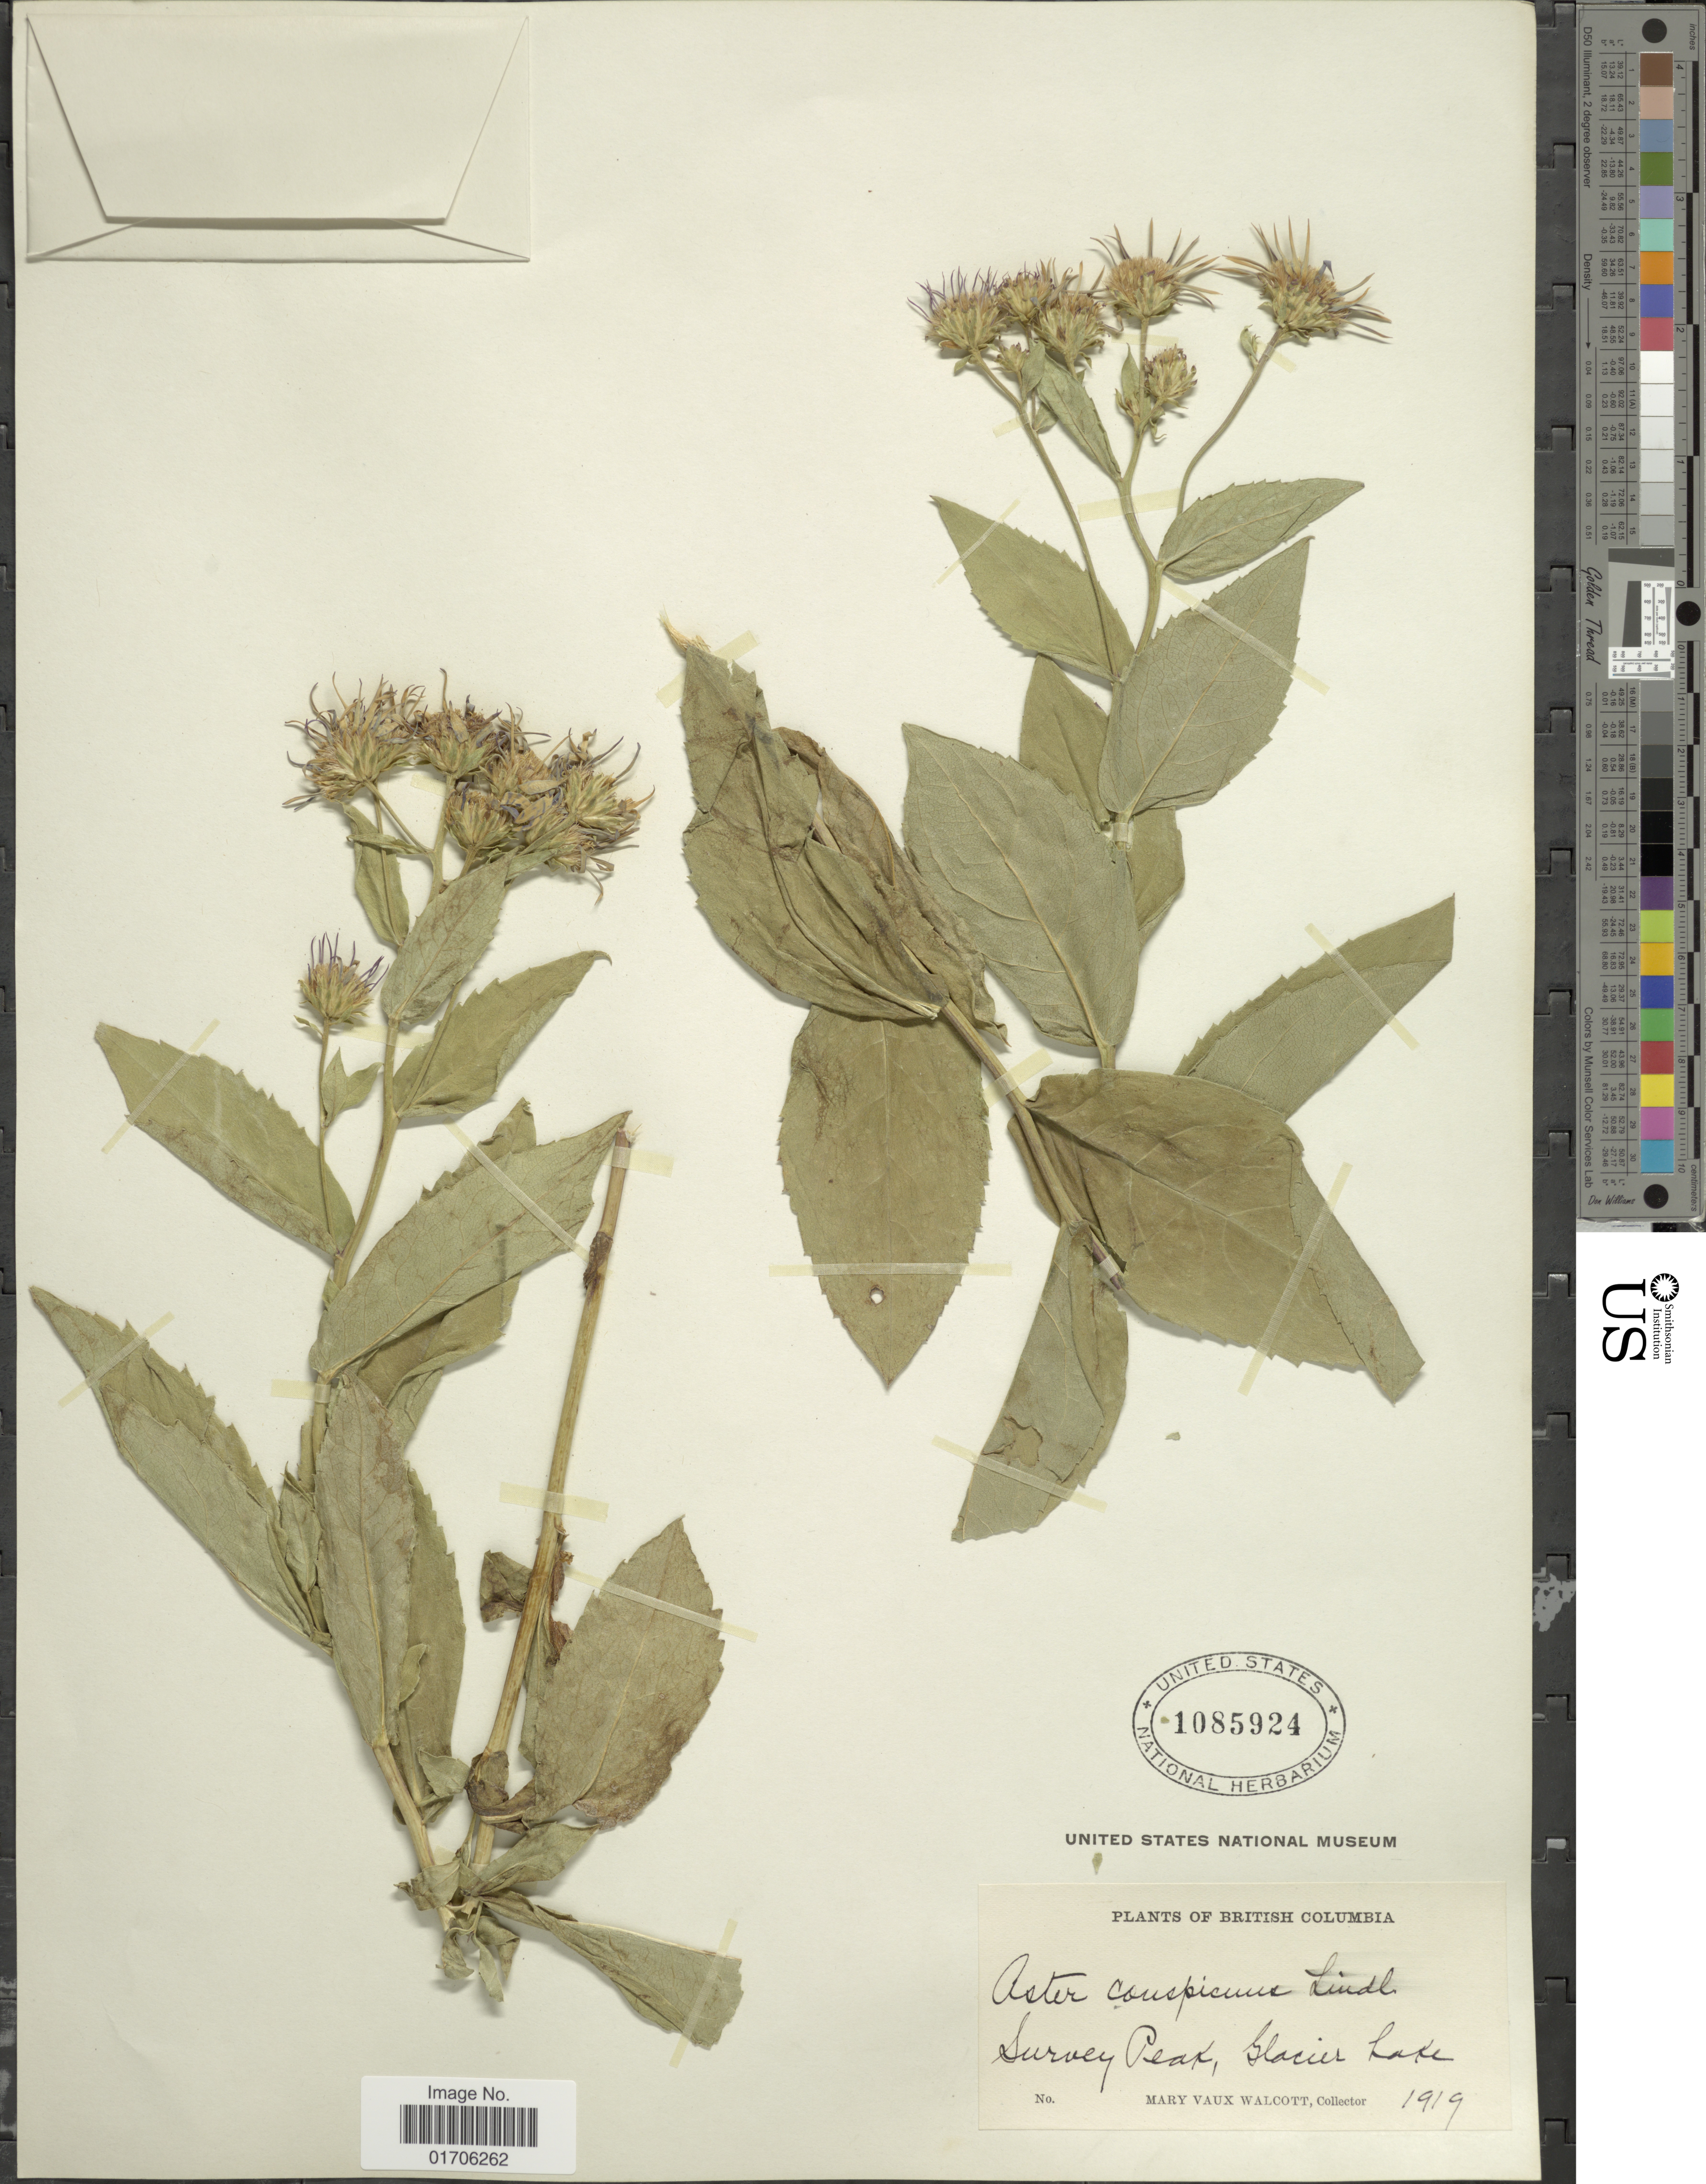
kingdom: Plantae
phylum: Tracheophyta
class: Magnoliopsida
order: Asterales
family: Asteraceae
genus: Eurybia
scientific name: Eurybia conspicua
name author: (Lindl.) G.L. Nesom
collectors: M. Walcott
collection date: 1919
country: Canada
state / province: British Columbia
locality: British Columbia. Survey Peak, Glacier Lake.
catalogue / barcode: US 1085924